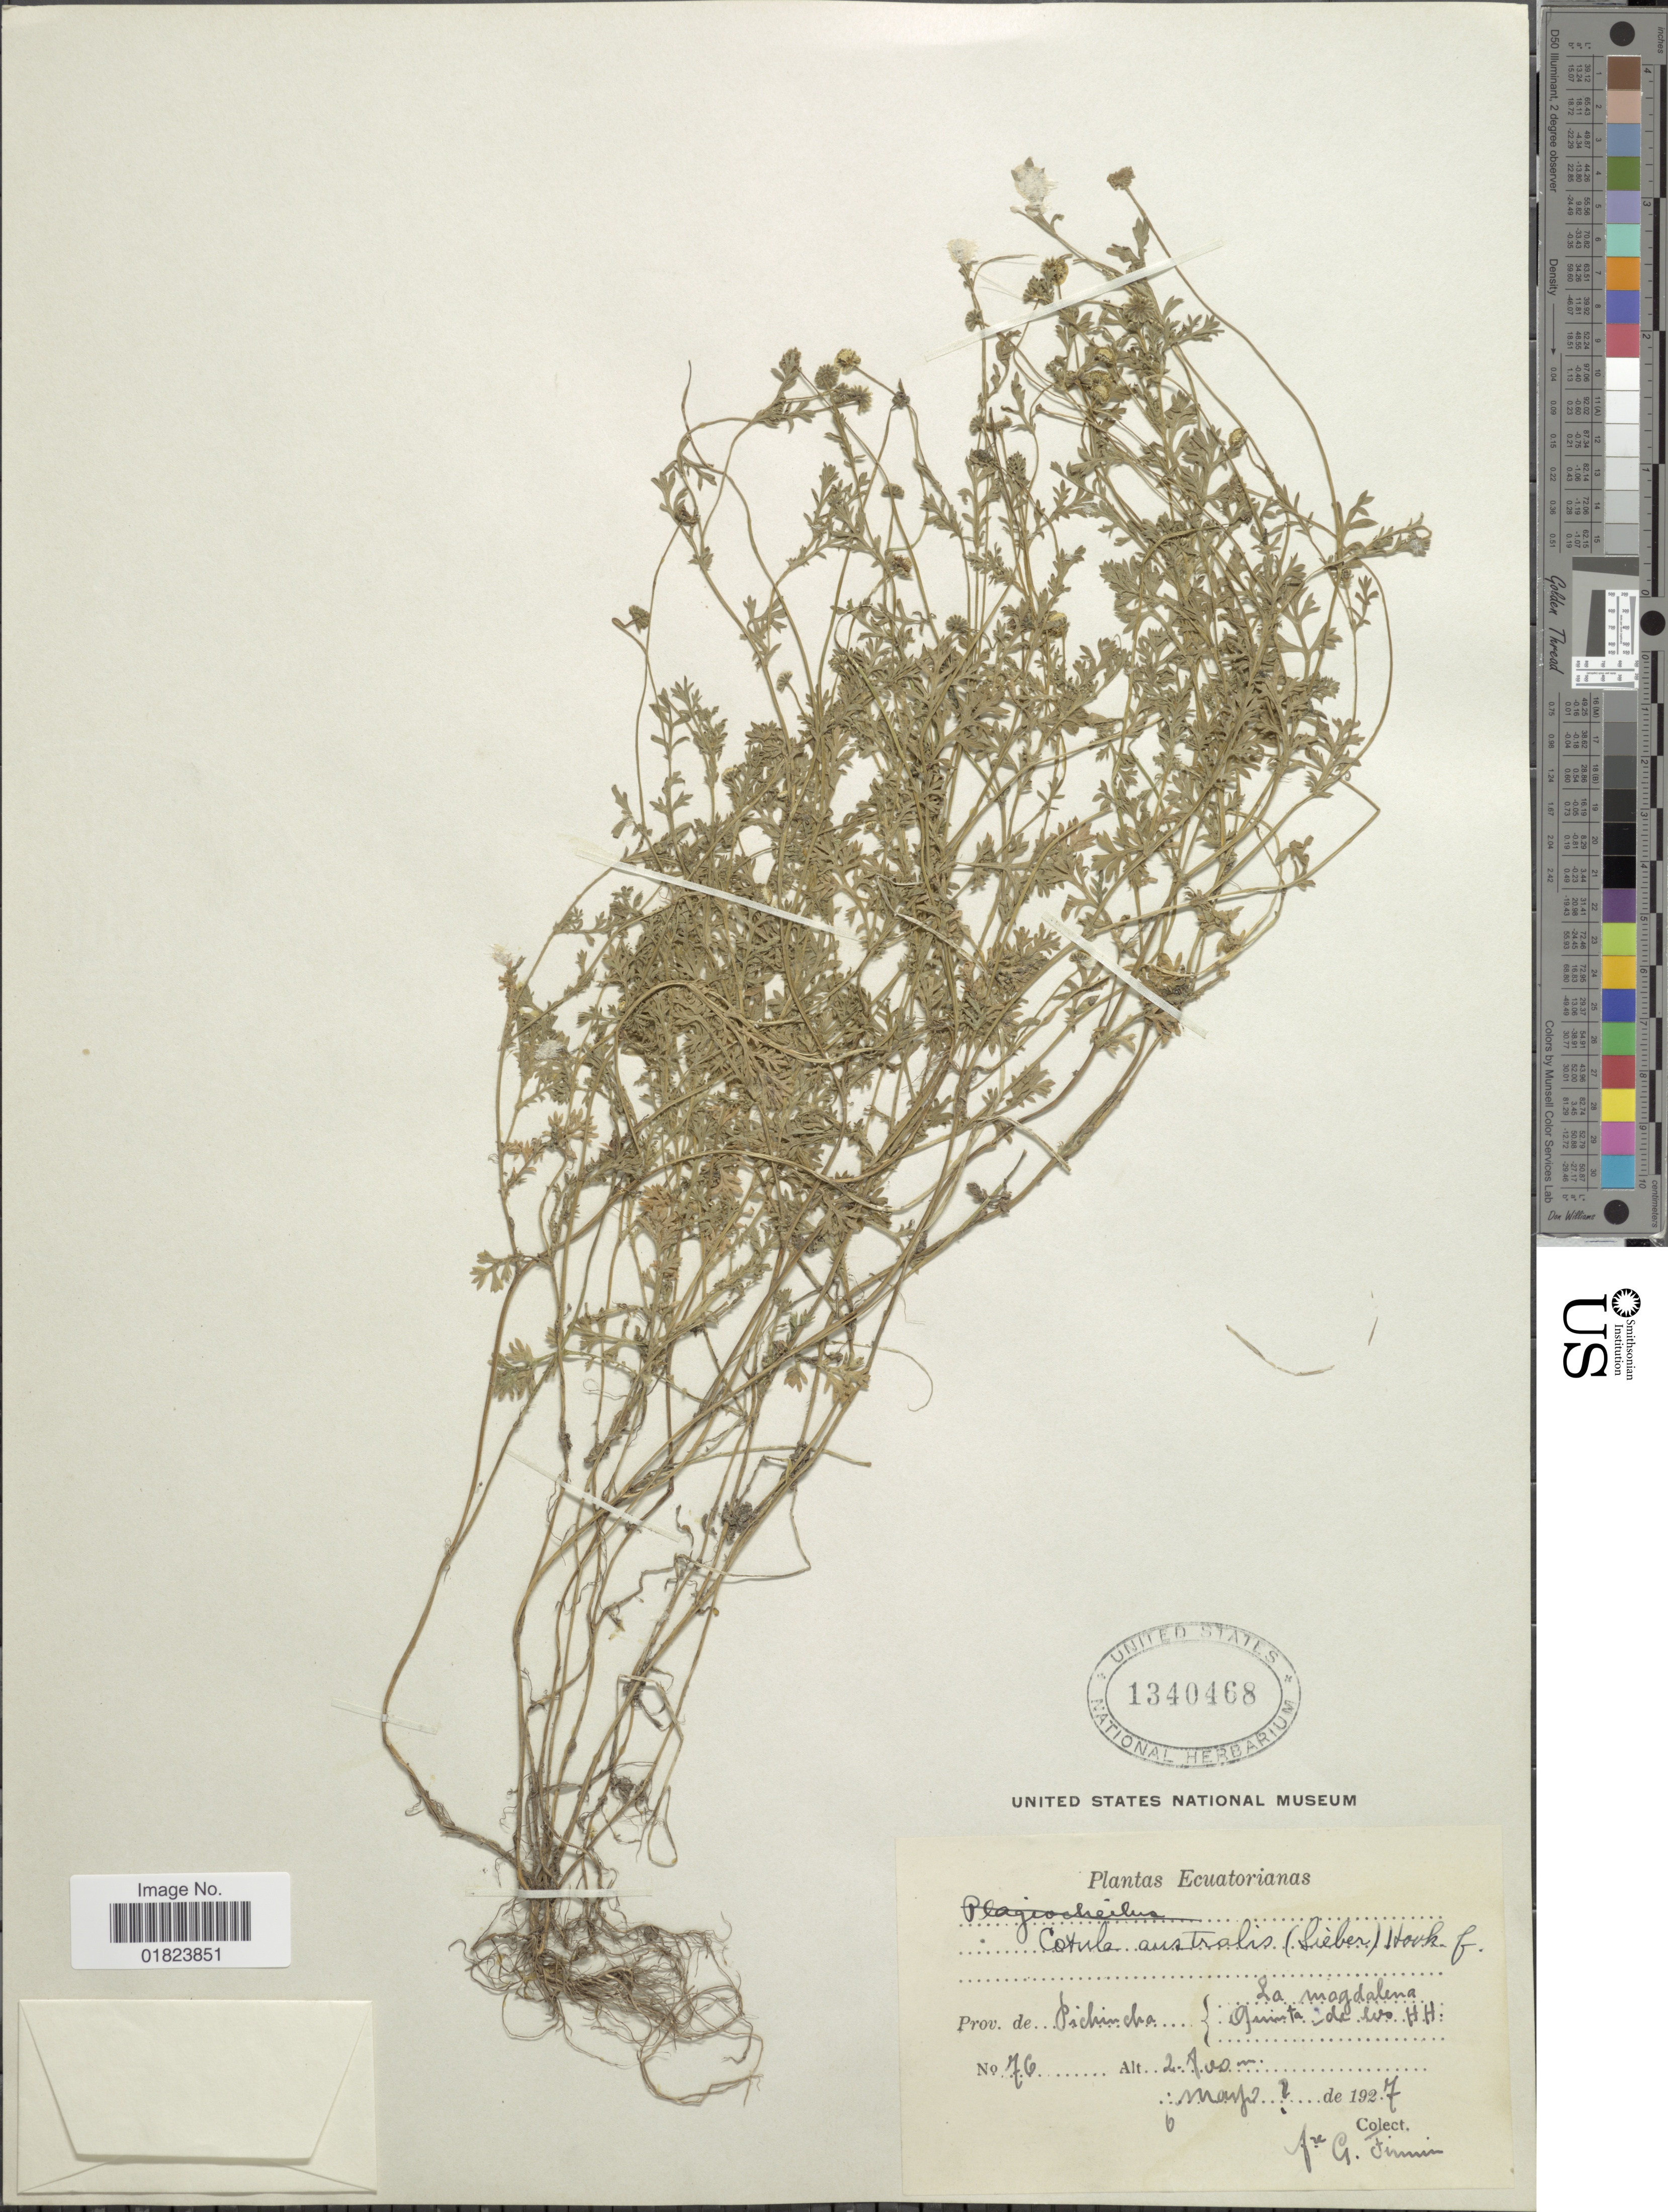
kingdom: Plantae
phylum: Tracheophyta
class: Magnoliopsida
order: Asterales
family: Asteraceae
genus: Cotula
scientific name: Cotula australis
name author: (Sieber ex Spreng.) Hook. f.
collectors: F. Firmin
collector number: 76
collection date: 1927-05-06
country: Ecuador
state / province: Pichincha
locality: La Magdalena, Quinta de los HH.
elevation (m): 2700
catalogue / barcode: US 1340468